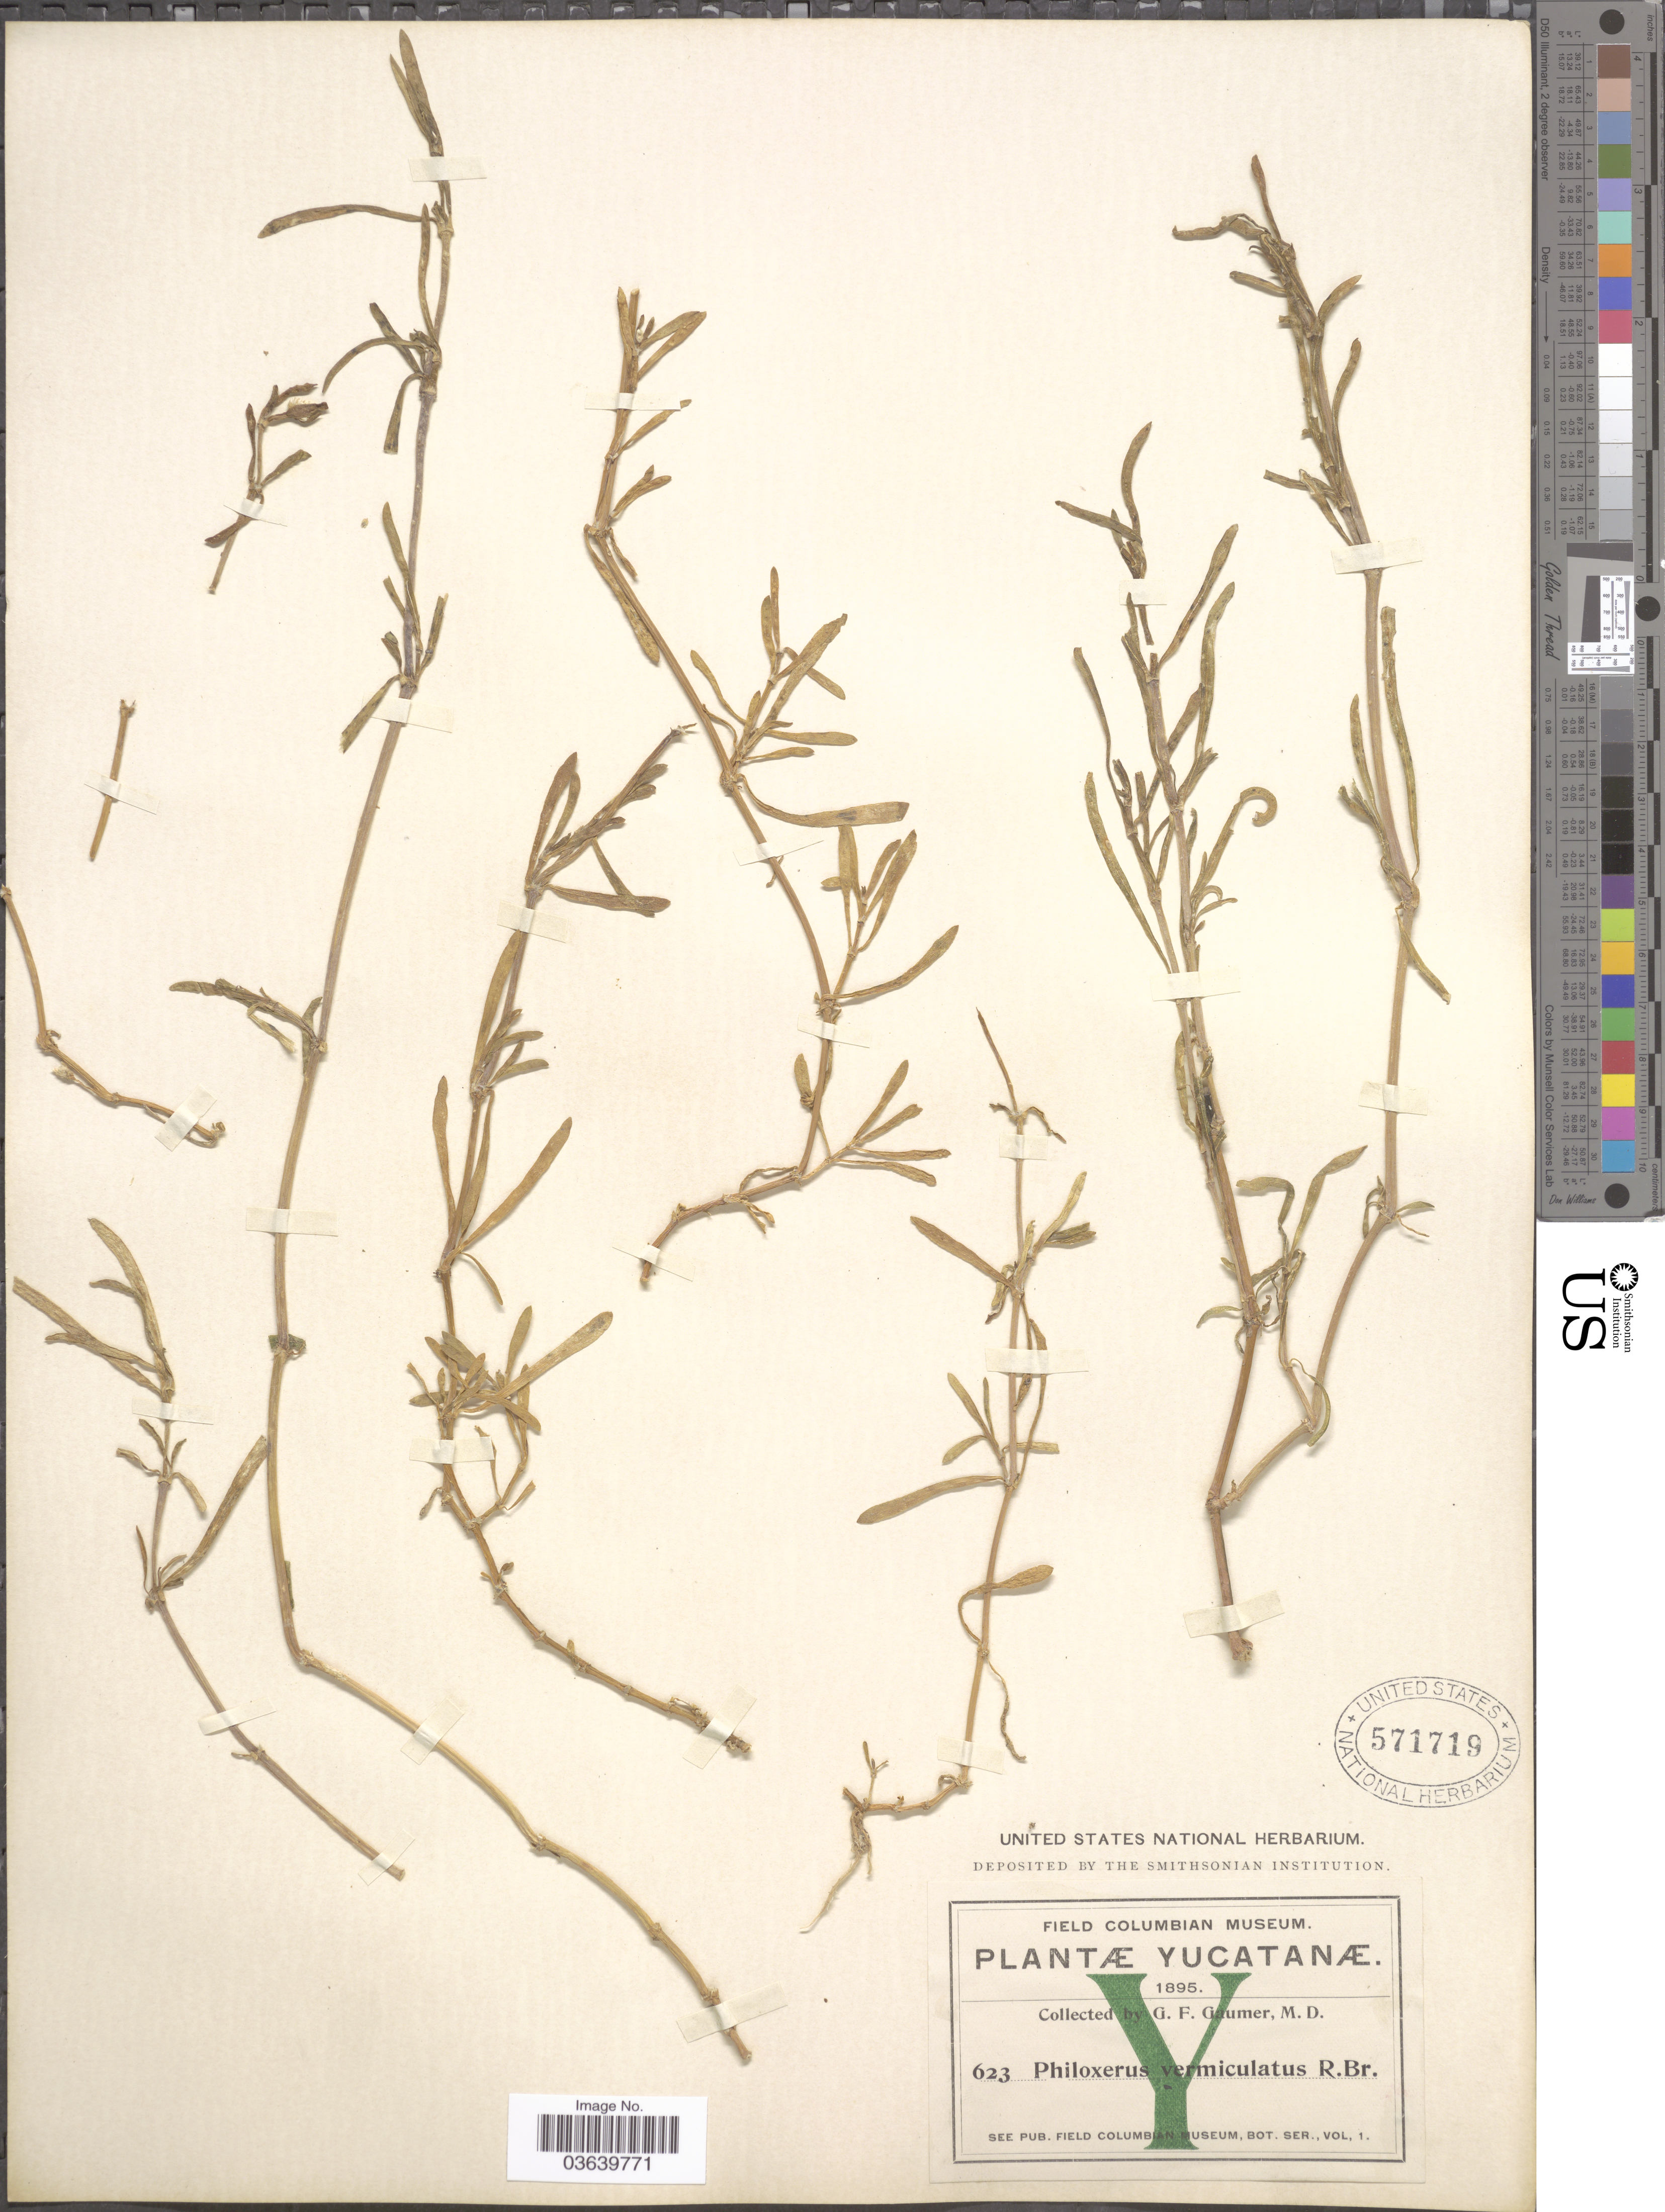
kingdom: Plantae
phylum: Tracheophyta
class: Magnoliopsida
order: Caryophyllales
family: Amaranthaceae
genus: Gomphrena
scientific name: Gomphrena vermicularis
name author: L.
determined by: Strong, Mark T., (BOT), Smithsonian Institution - National Museum of Natural History (UNITED STATES)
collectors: G. F. Gaumer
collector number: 623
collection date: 1895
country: Mexico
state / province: Yucatán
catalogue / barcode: US 571719